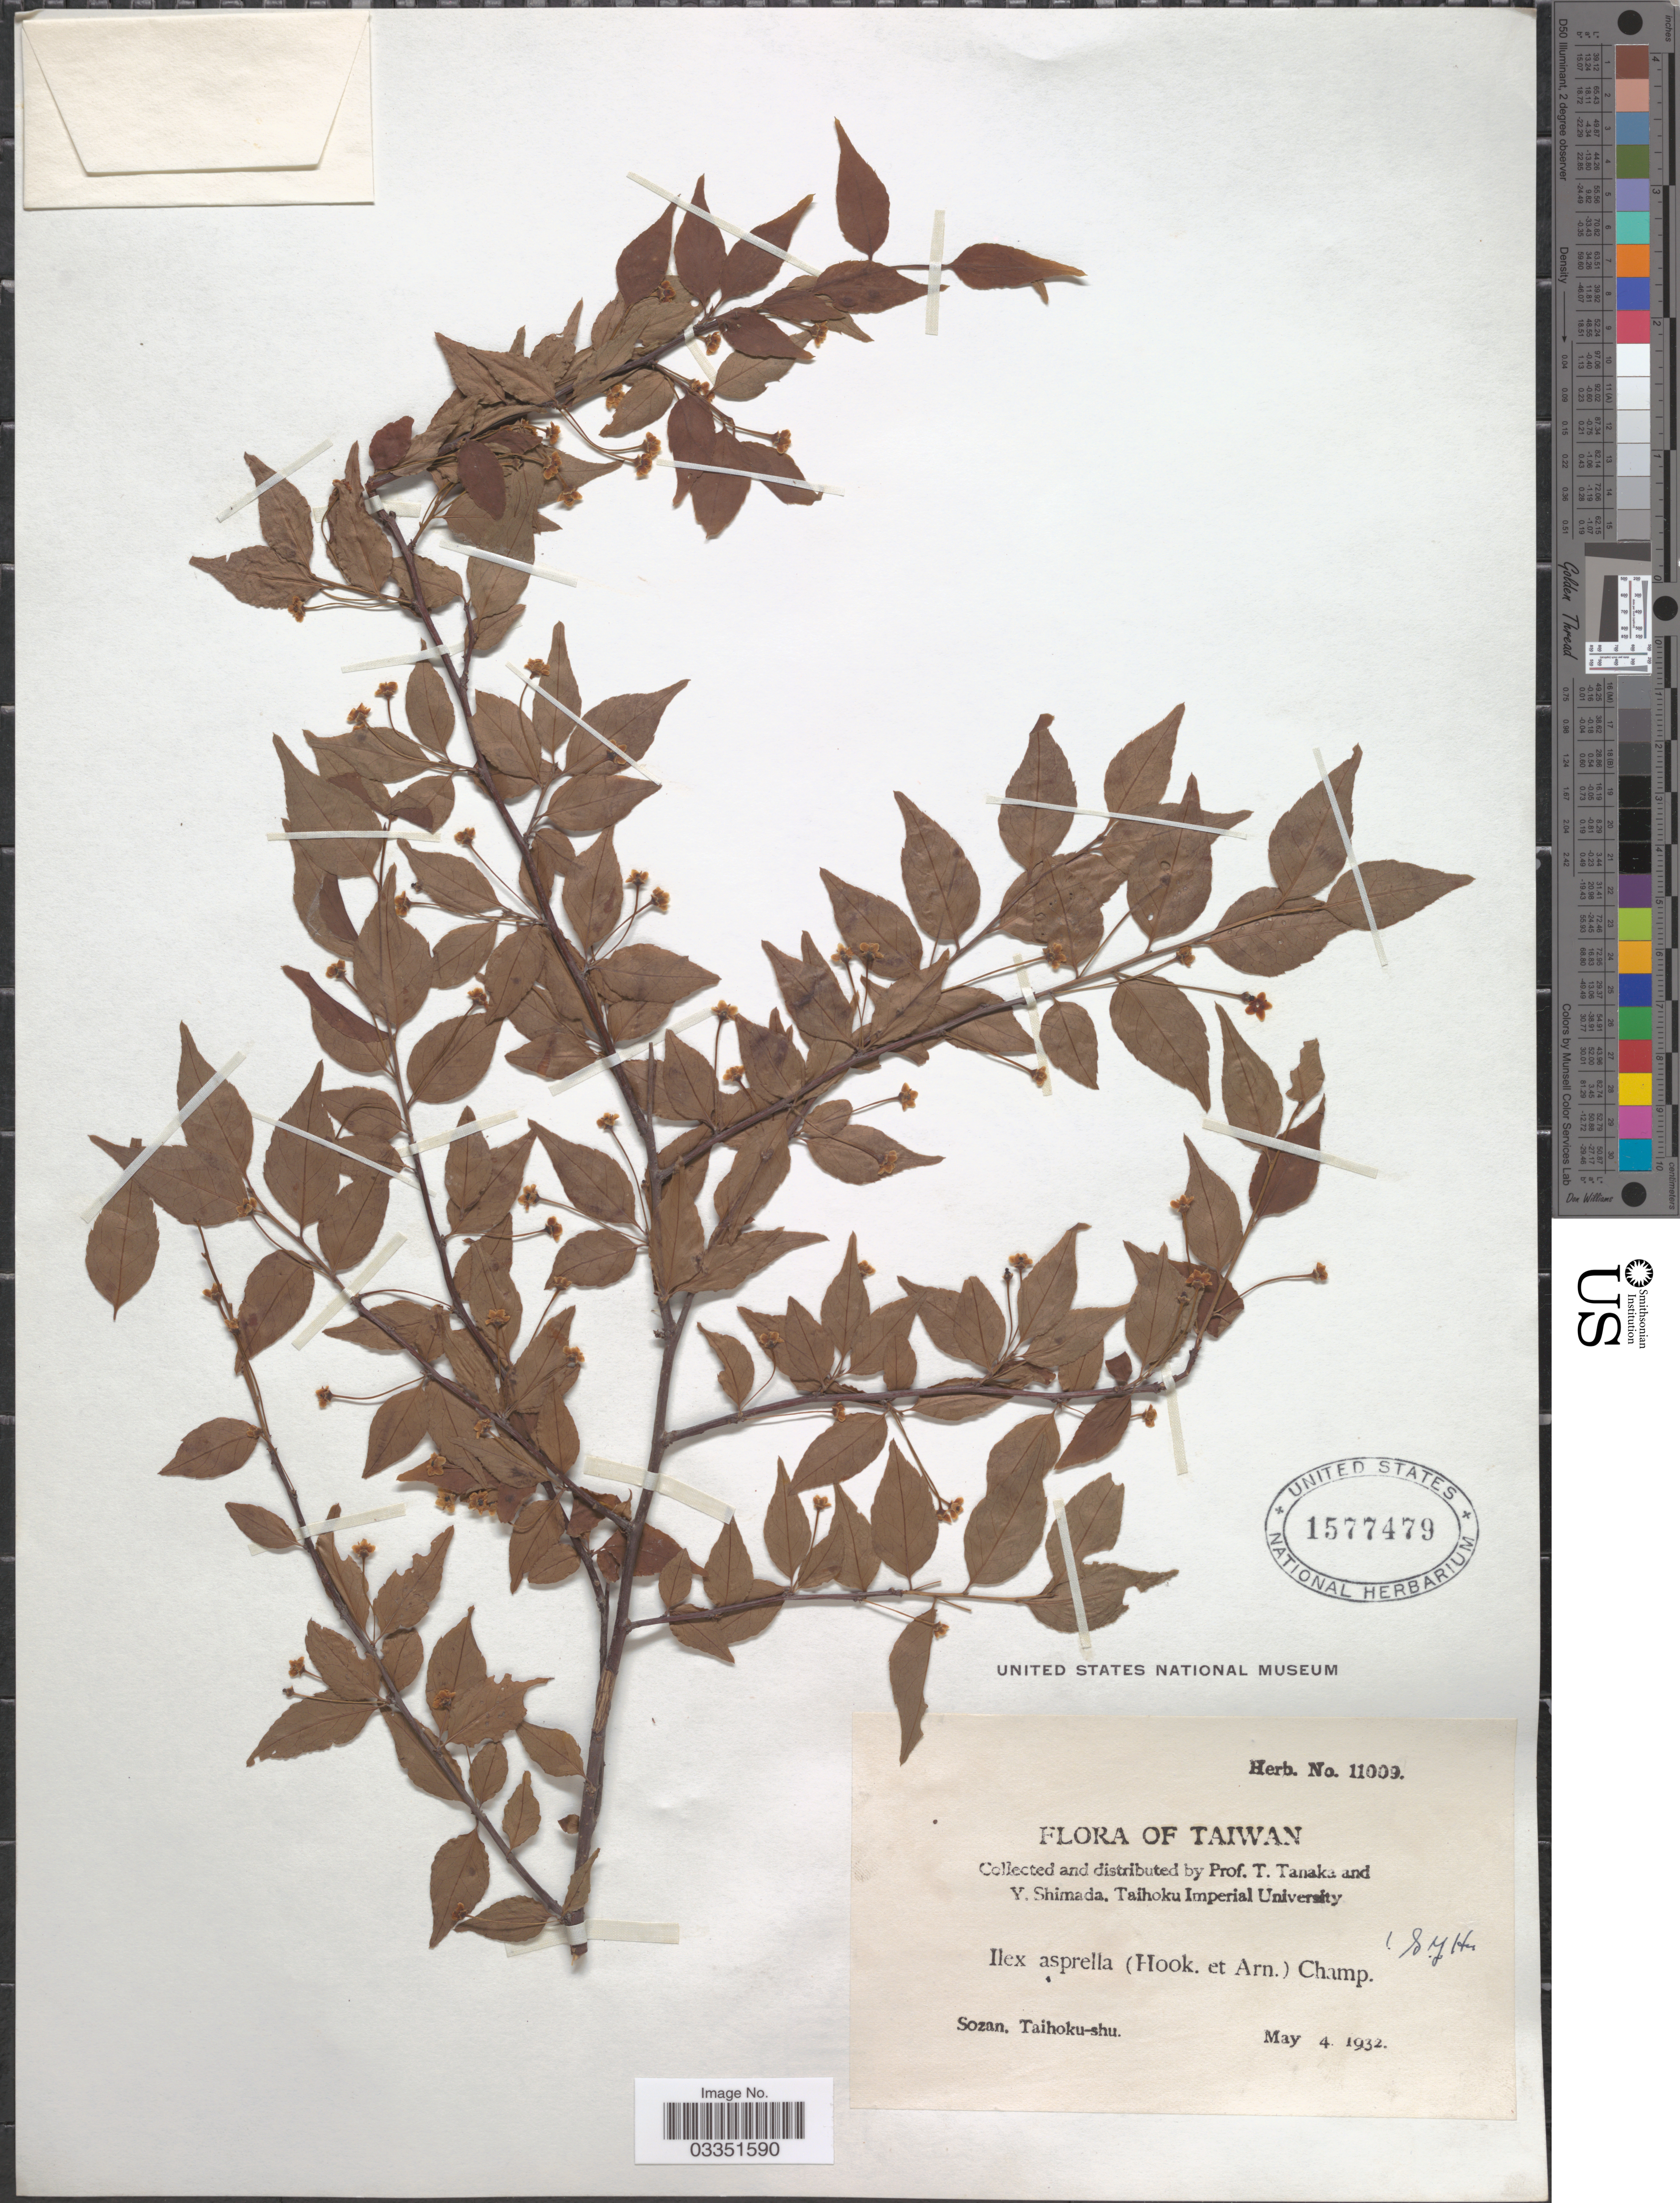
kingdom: Plantae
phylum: Tracheophyta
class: Magnoliopsida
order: Aquifoliales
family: Aquifoliaceae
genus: Ilex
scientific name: Ilex asperula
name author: Mart.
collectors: T. Tanaka & Y. Shimada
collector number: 11009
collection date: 1932-05-04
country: Taiwan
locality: Sozan, Taihoku-shu.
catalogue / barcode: US 1577479